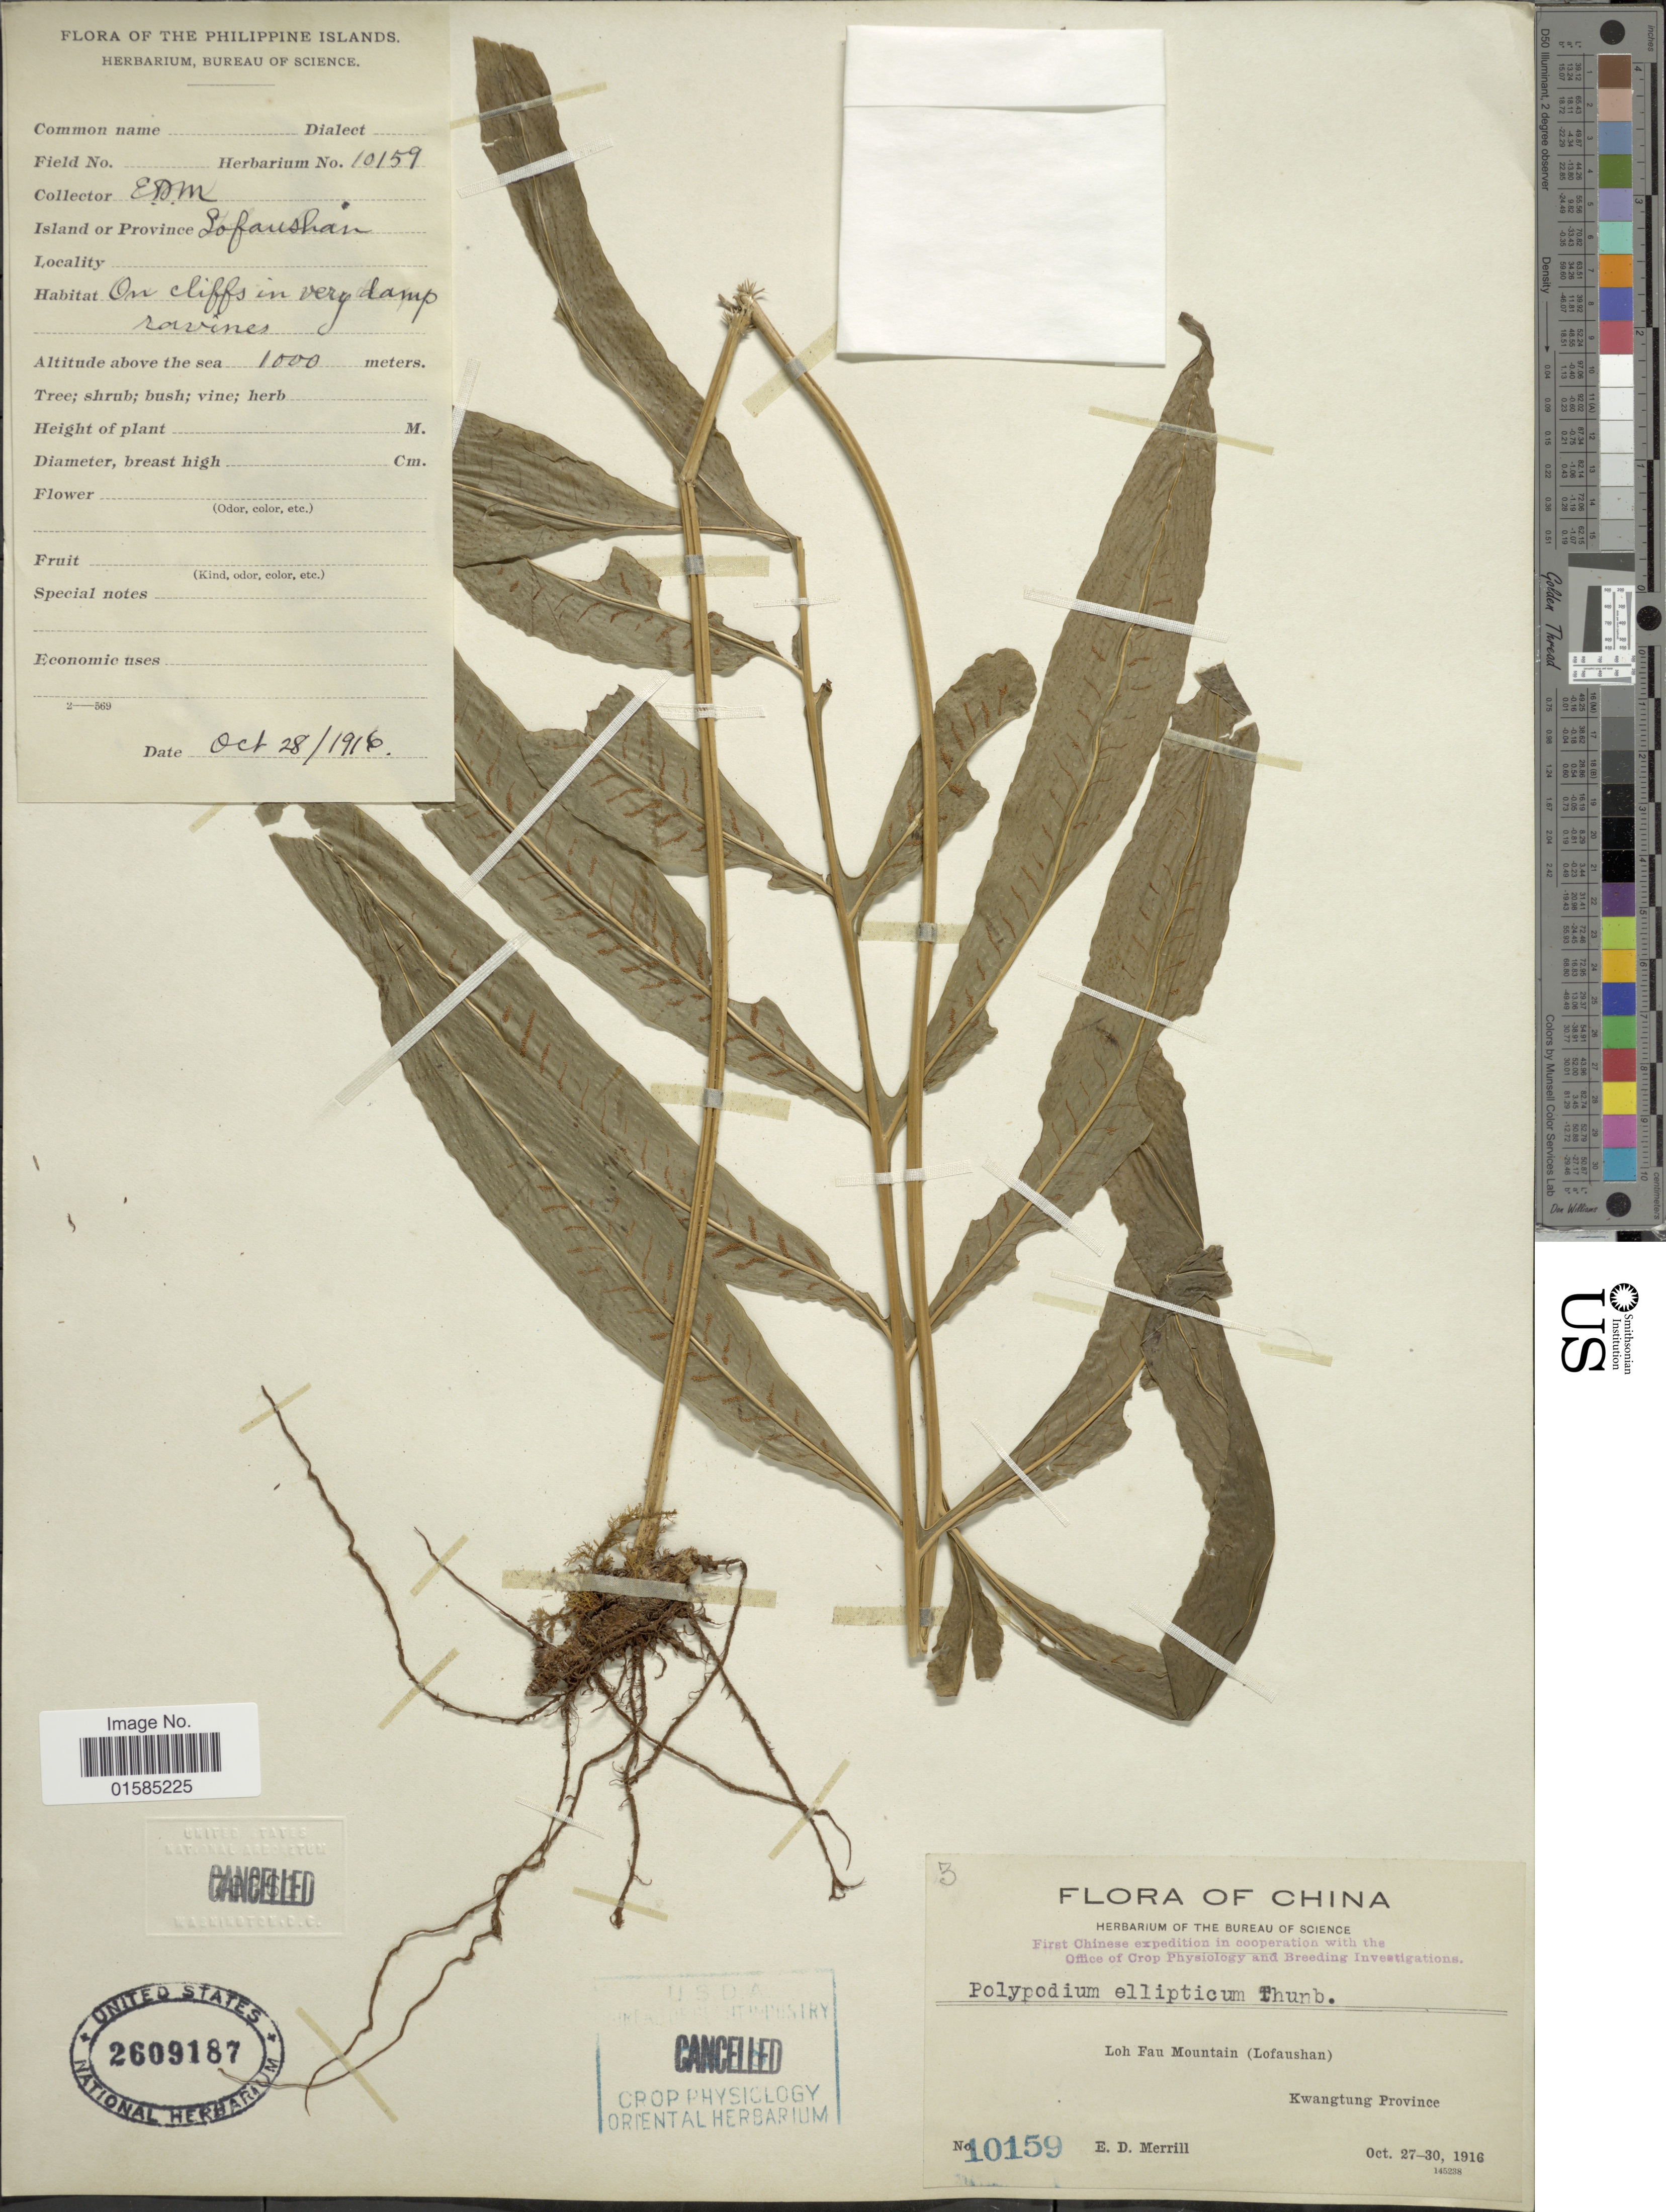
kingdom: Plantae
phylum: Tracheophyta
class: Polypodiopsida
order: Polypodiales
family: Polypodiaceae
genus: Leptochilus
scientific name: Leptochilus ellipticus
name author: (Thunb.) Noot.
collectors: E. D. Merrill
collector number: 10159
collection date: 1916-10-28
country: China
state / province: Guangdong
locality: China, Lofaushan. Loh Fau Mountain.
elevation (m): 1000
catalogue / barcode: US 2609187